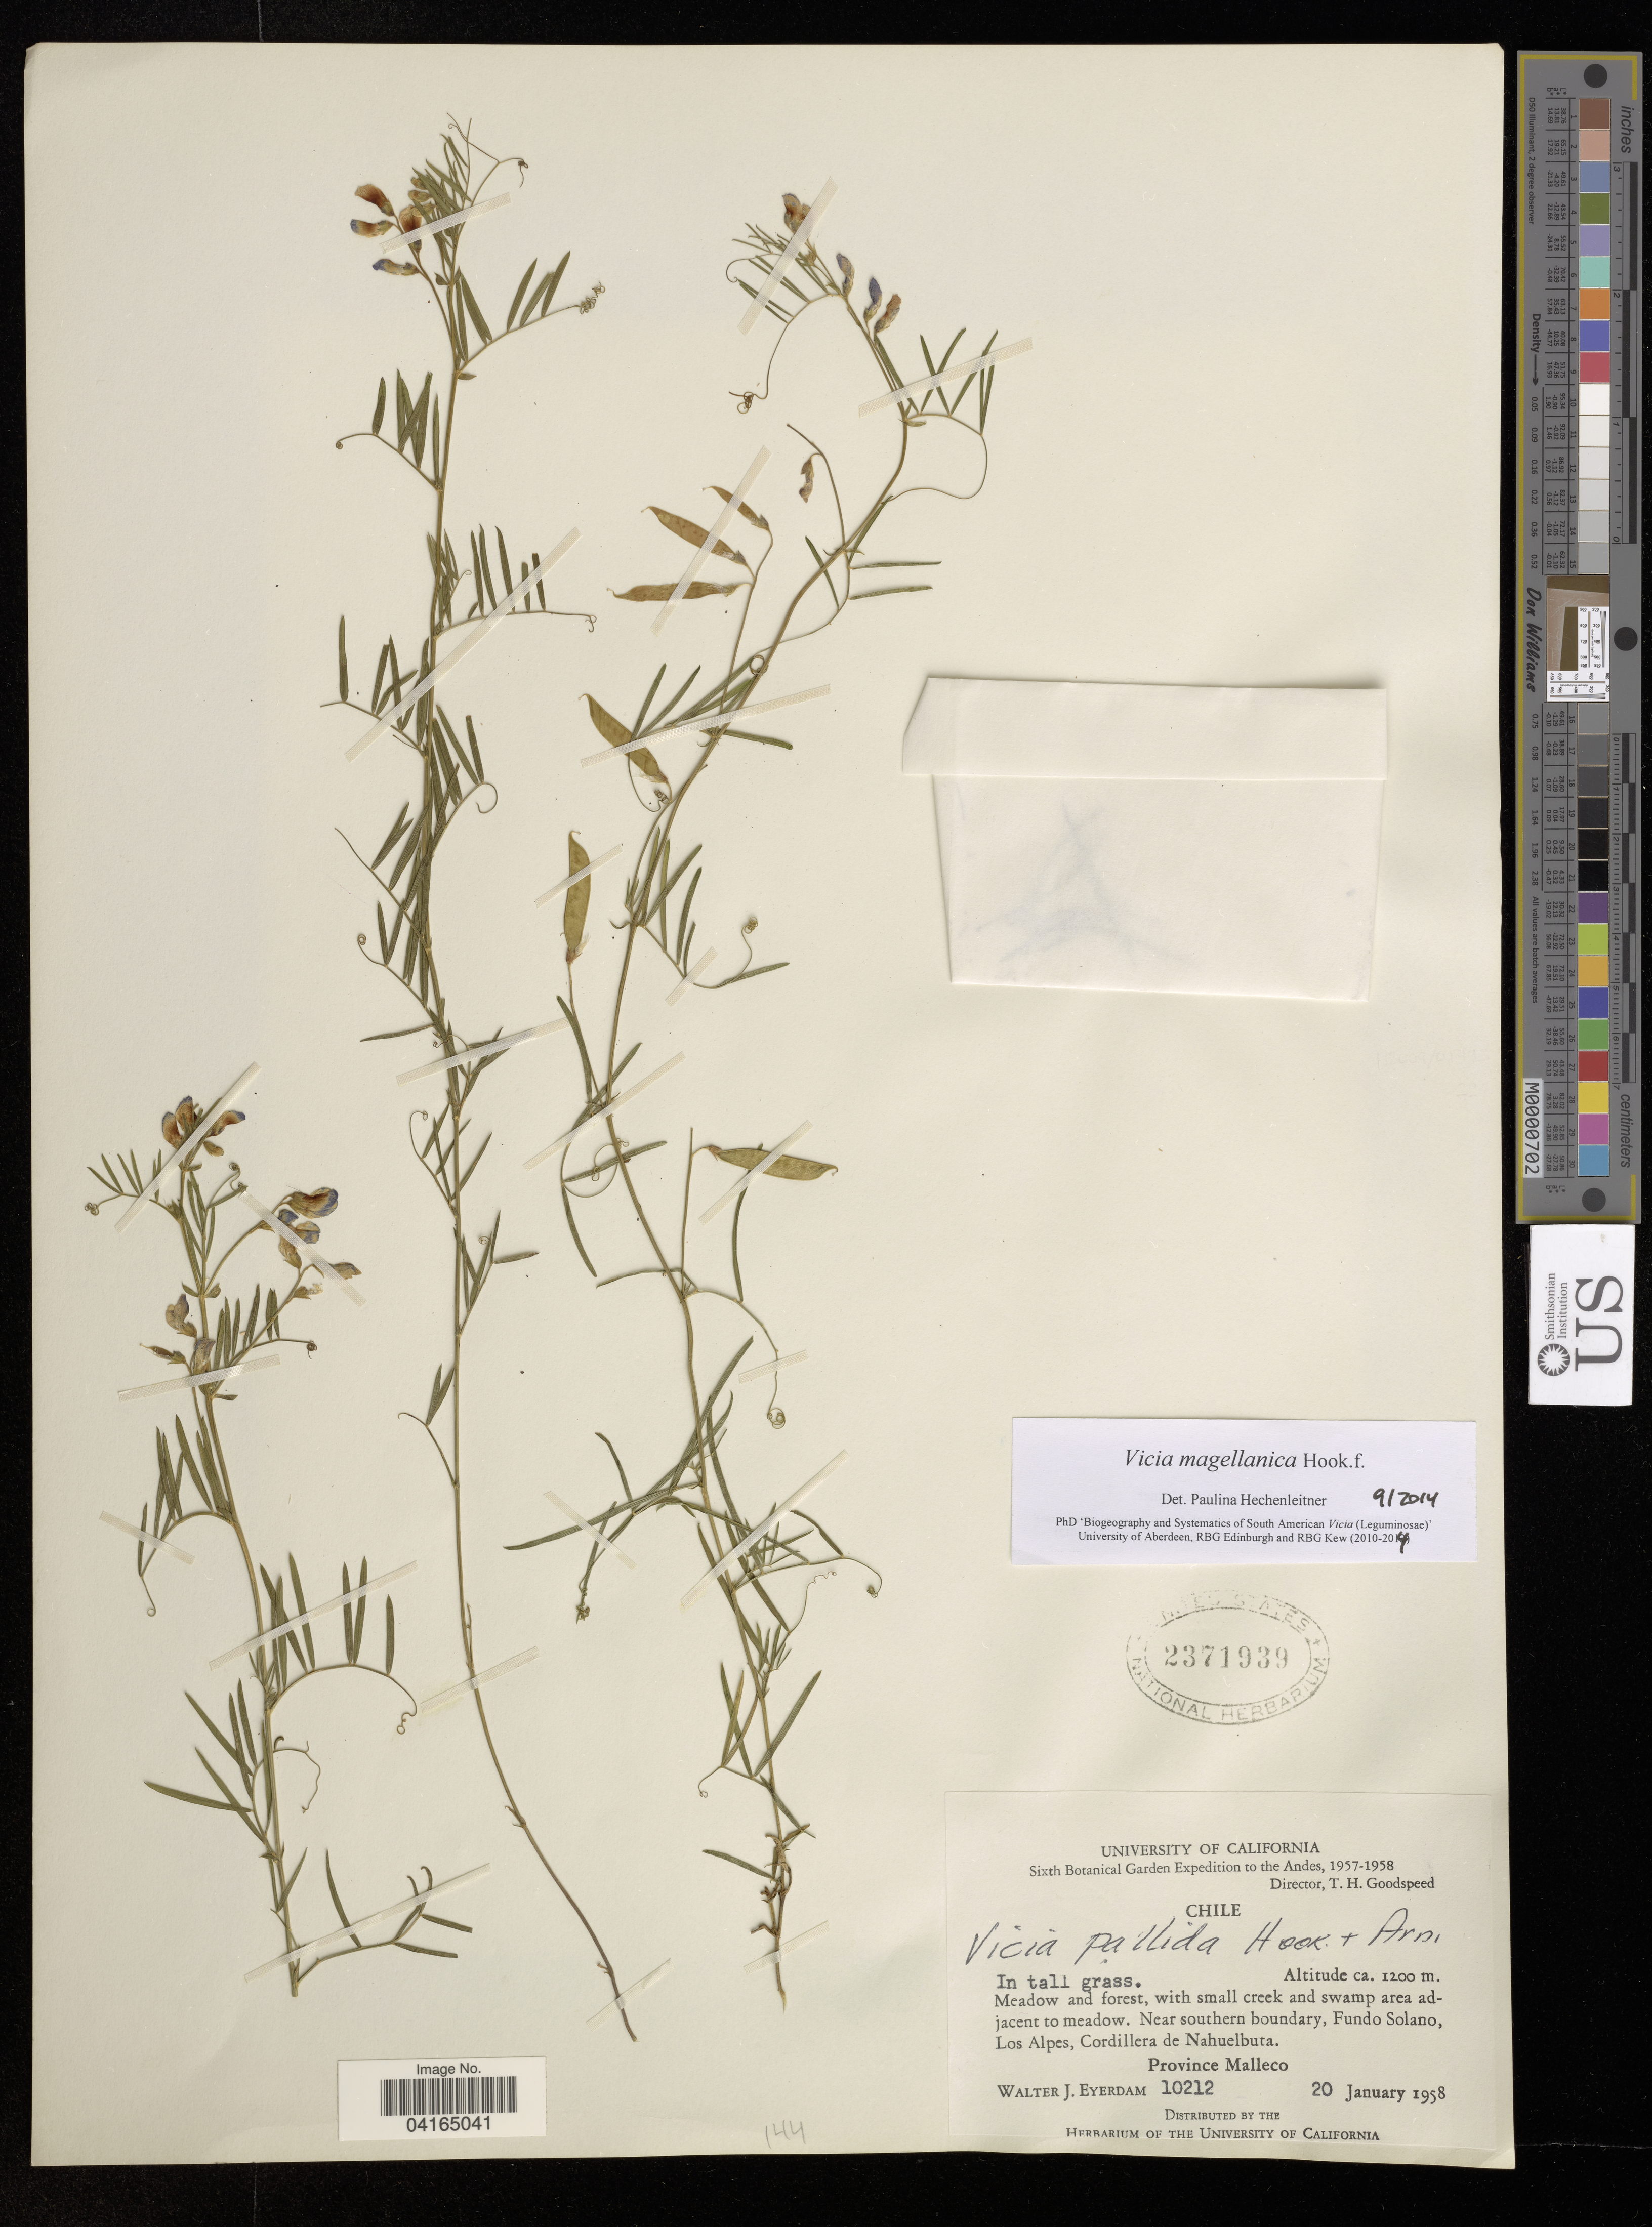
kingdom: Plantae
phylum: Tracheophyta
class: Magnoliopsida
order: Fabales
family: Fabaceae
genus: Vicia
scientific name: Vicia magellanica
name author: Hook. f.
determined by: Hechenleitner, Paulina, RBG Edinburgh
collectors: W. J. Eyerdam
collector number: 10212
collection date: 1958-01-20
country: Chile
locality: The Andes. Near southern boundary, Fundo Solano, Los Alpes, Cordillera de Nahuelbuta. Province Malleco.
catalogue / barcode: US 2371939